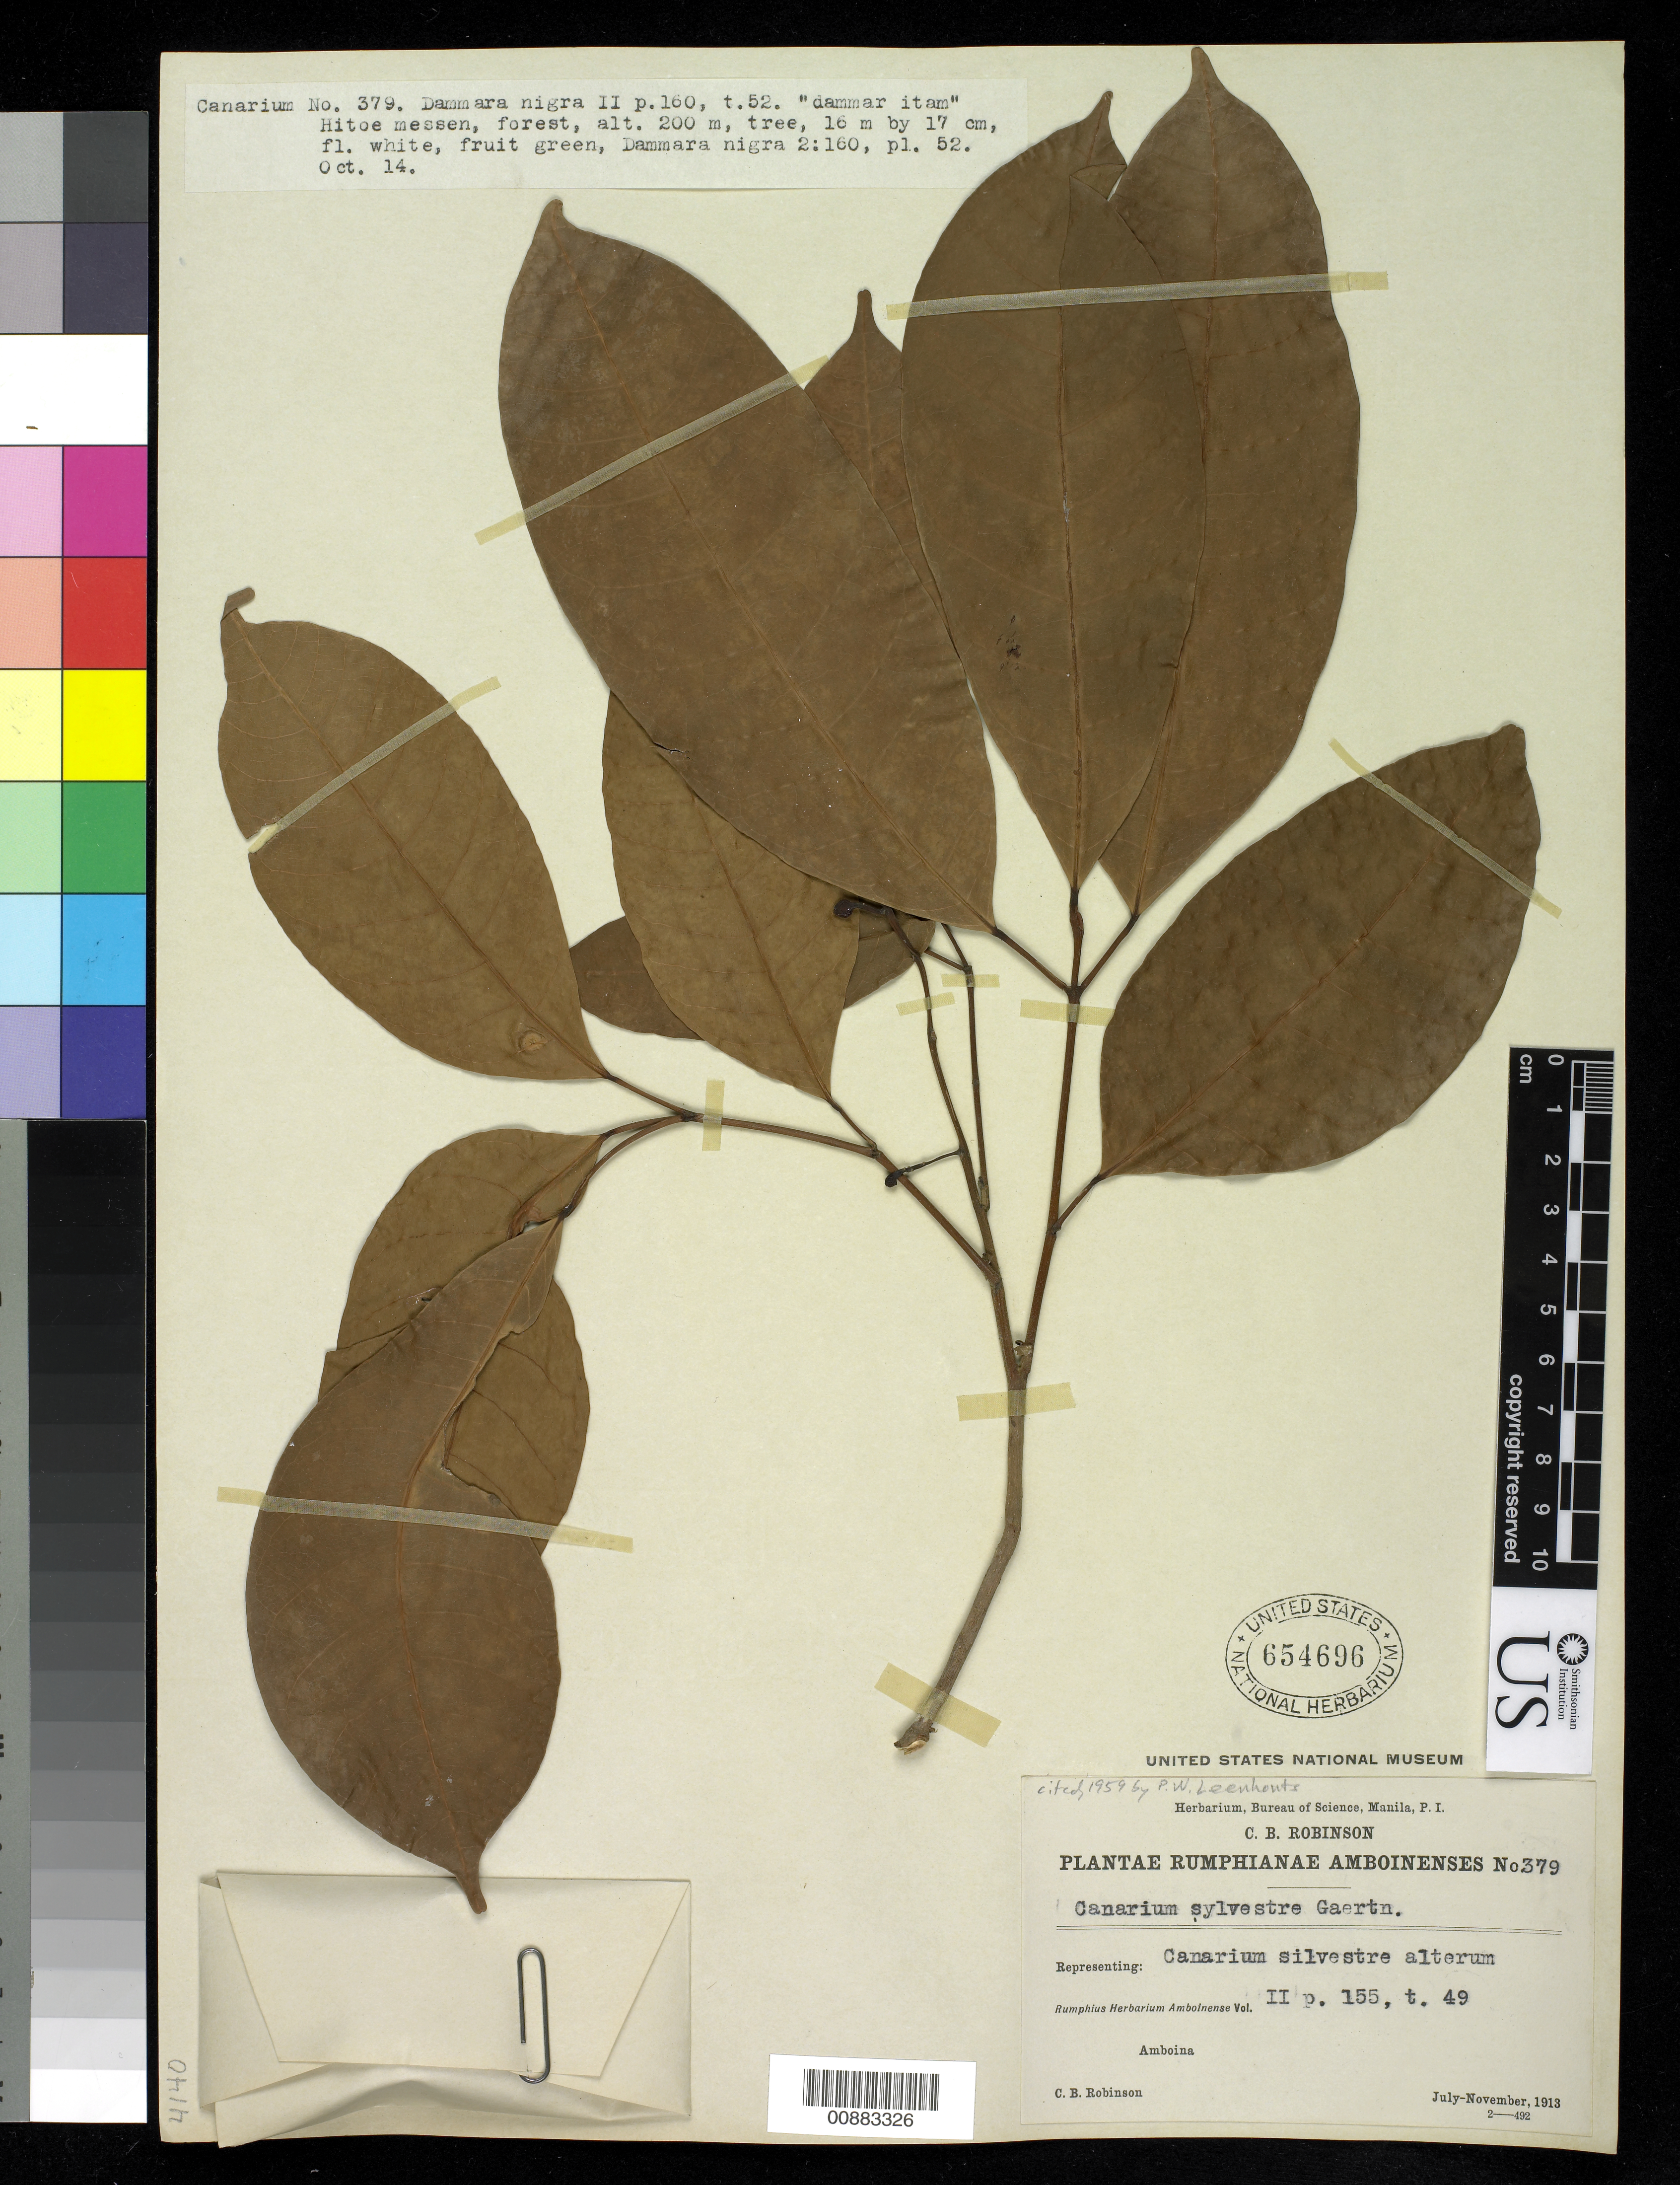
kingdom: Plantae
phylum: Tracheophyta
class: Magnoliopsida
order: Sapindales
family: Burseraceae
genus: Canarium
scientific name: Canarium sylvestre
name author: Gaertn.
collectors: C. Robinson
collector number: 379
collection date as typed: Jul 1913 to Nov 1913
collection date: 1913-07/1913-11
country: Indonesia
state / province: Maluku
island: Amboina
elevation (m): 200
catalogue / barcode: US 654696